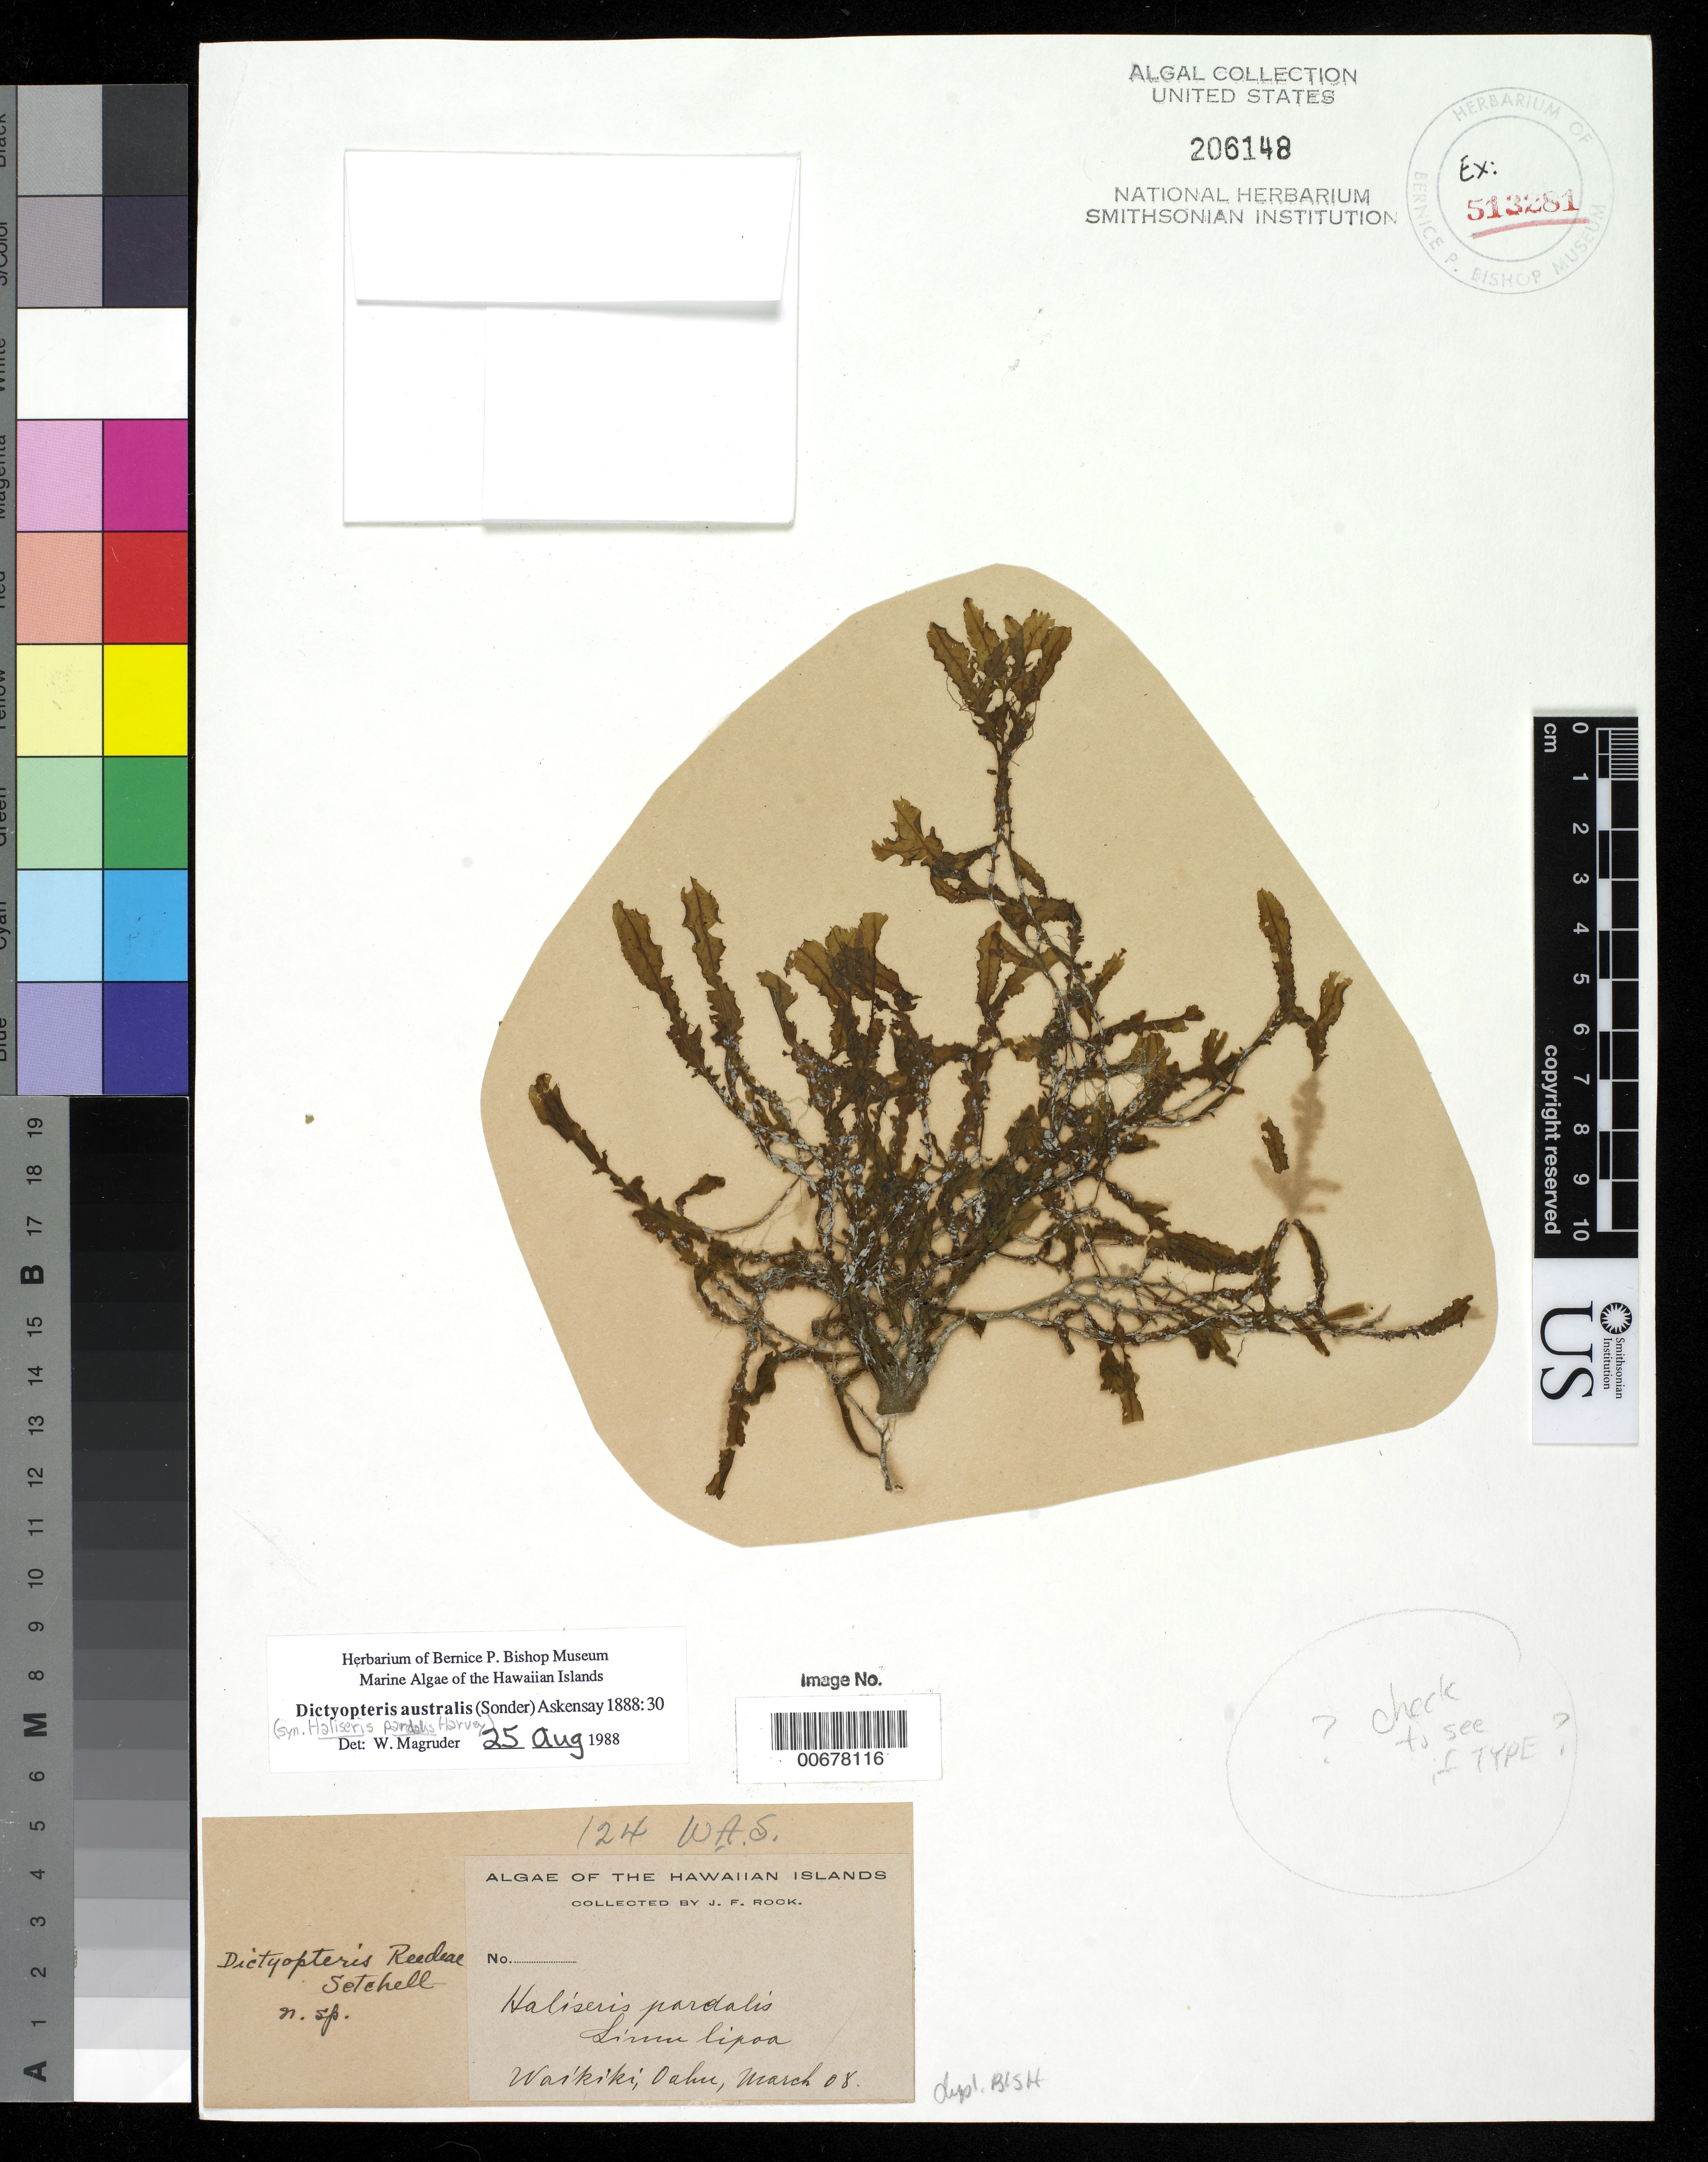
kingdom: Chromista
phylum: Ochrophyta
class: Phaeophyceae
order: Dictyotales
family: Dictyotaceae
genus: Dictyopteris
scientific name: Dictyopteris reediae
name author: Setch.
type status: Possible Type Material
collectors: J. F. Rock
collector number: Setchell 124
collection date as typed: Mar 1908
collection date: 1908-03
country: United States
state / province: Hawaii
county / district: Honolulu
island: Oahu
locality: Waikiki.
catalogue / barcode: US 206148